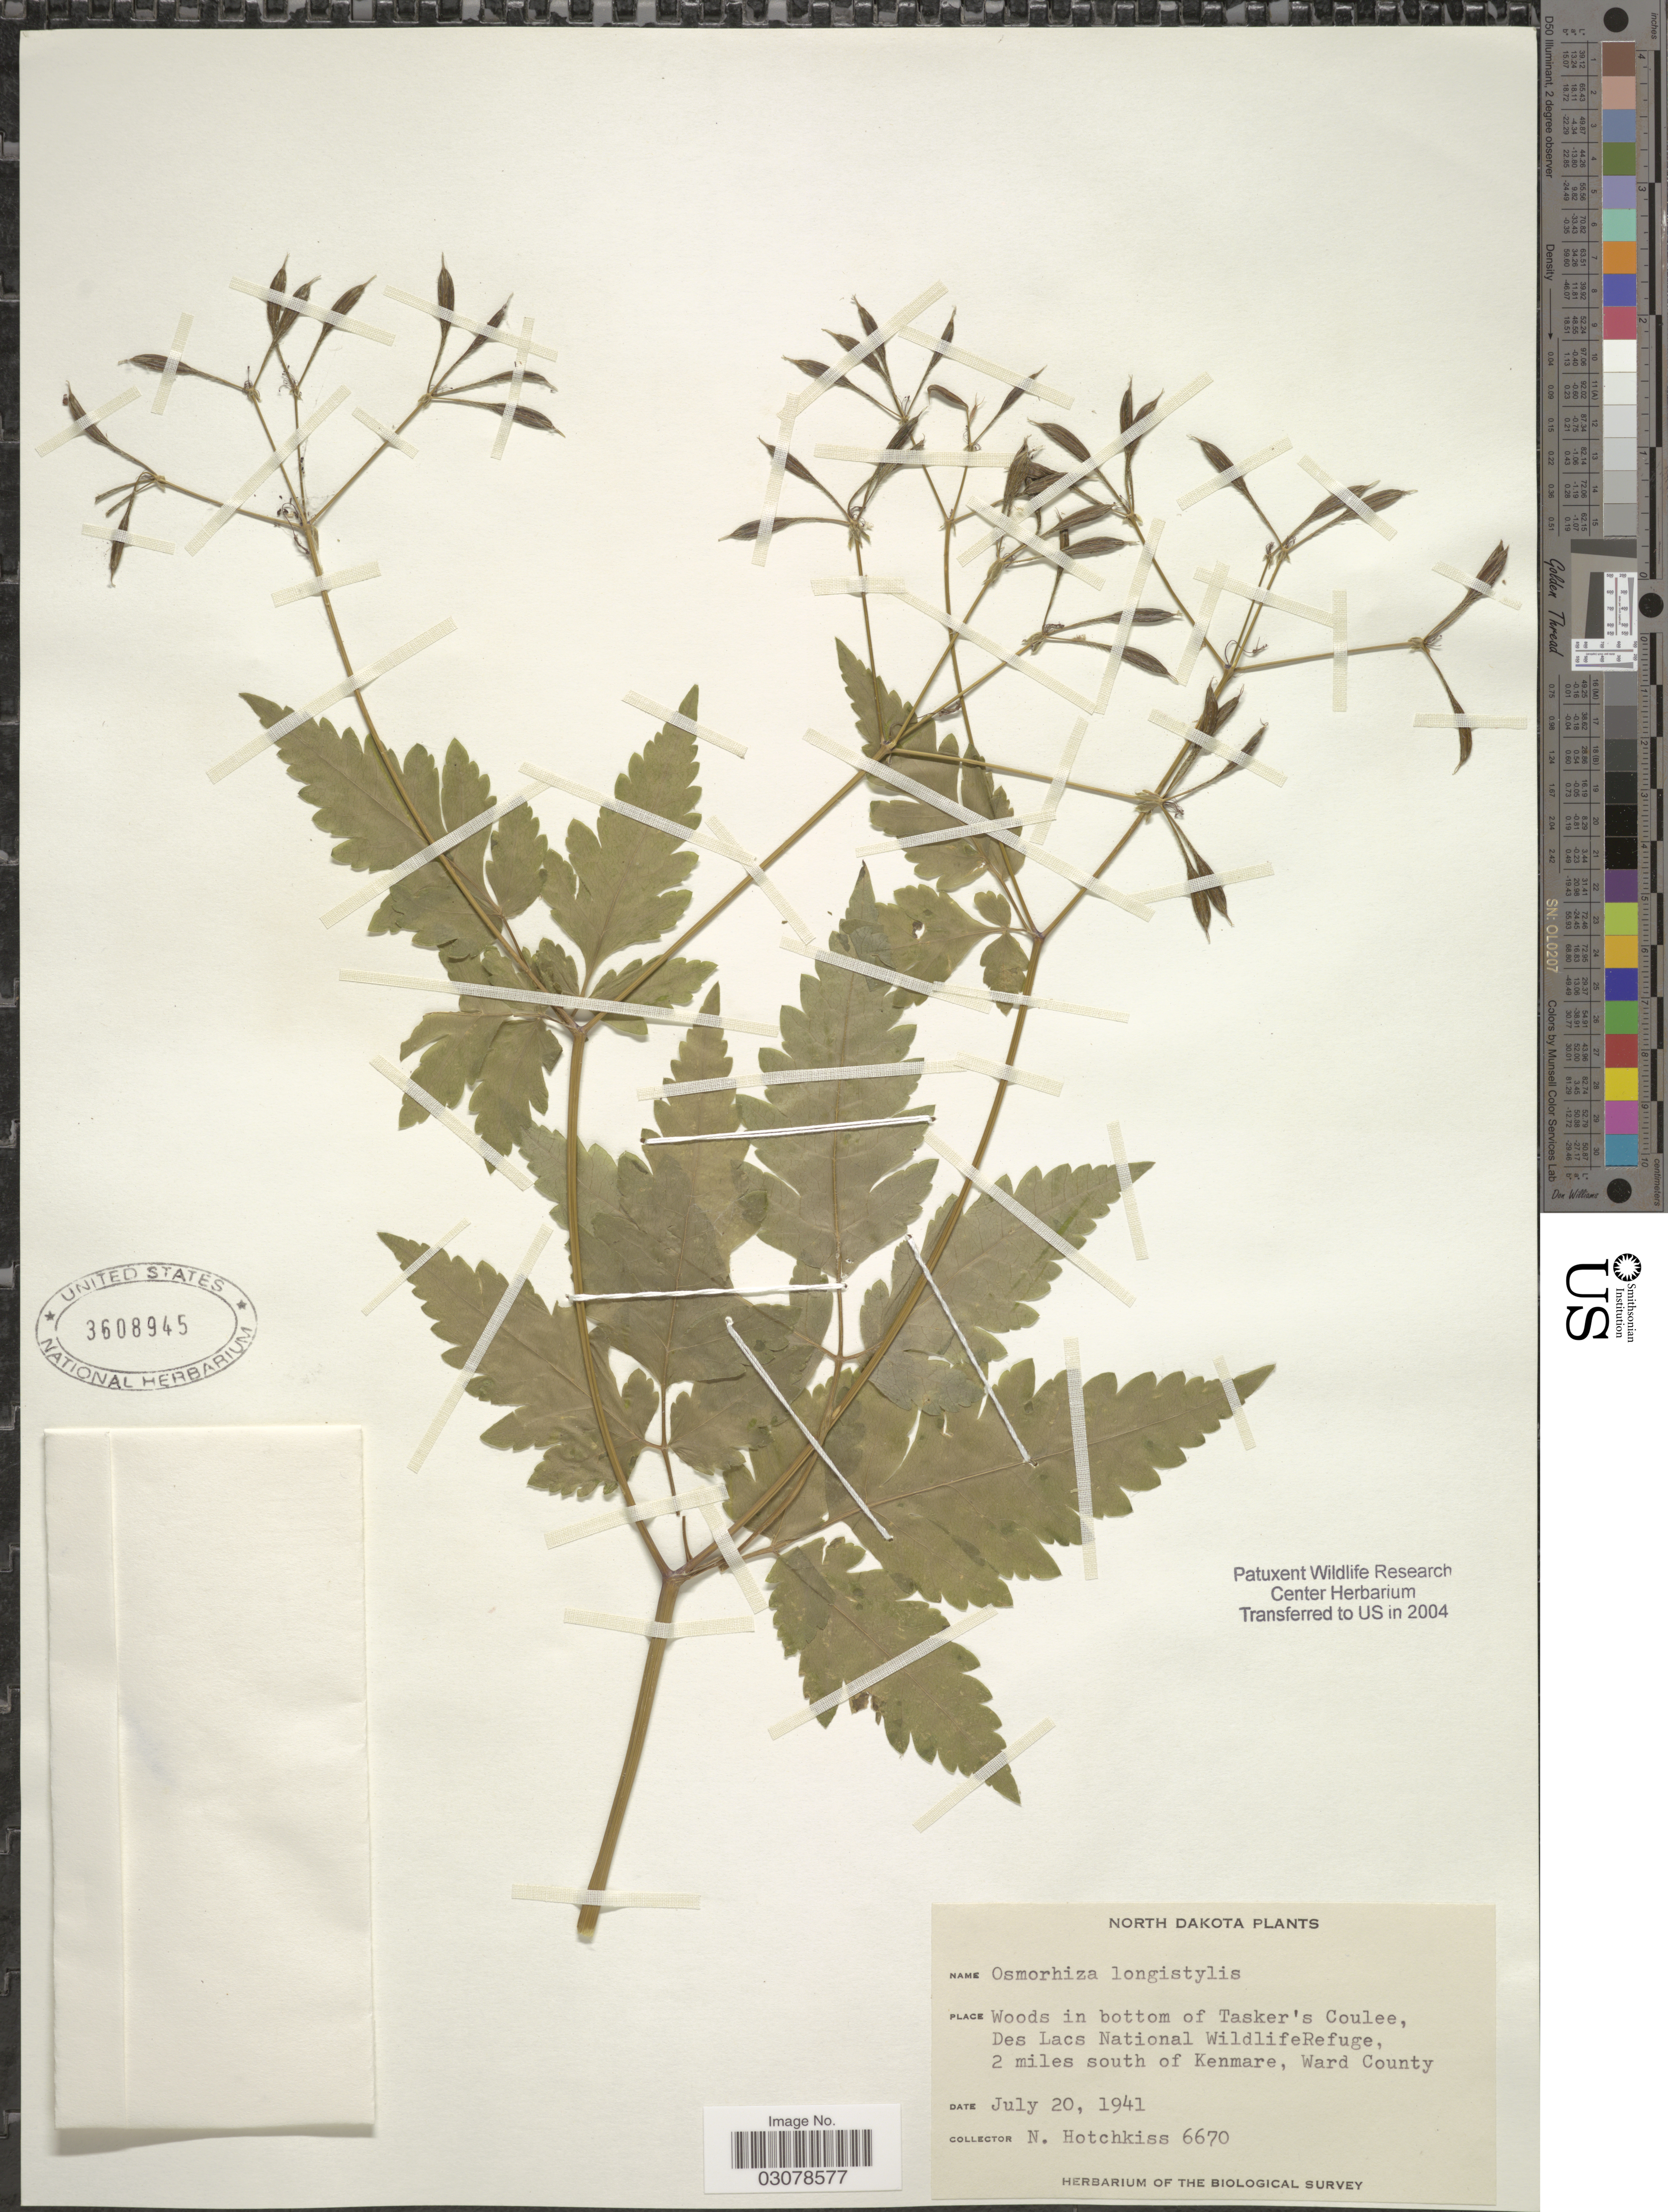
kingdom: Plantae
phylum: Tracheophyta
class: Magnoliopsida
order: Apiales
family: Apiaceae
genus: Osmorhiza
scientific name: Osmorhiza longistylis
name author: (Torr.) DC.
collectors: N. Hotchkiss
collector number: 6670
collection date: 1941-07-20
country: United States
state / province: North Dakota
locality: Woods in bottom of Tasker's Coulee, Des Lacs National WildlifeRefuge, 2 miles south of Kenmare, Ward County.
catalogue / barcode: US 3608945